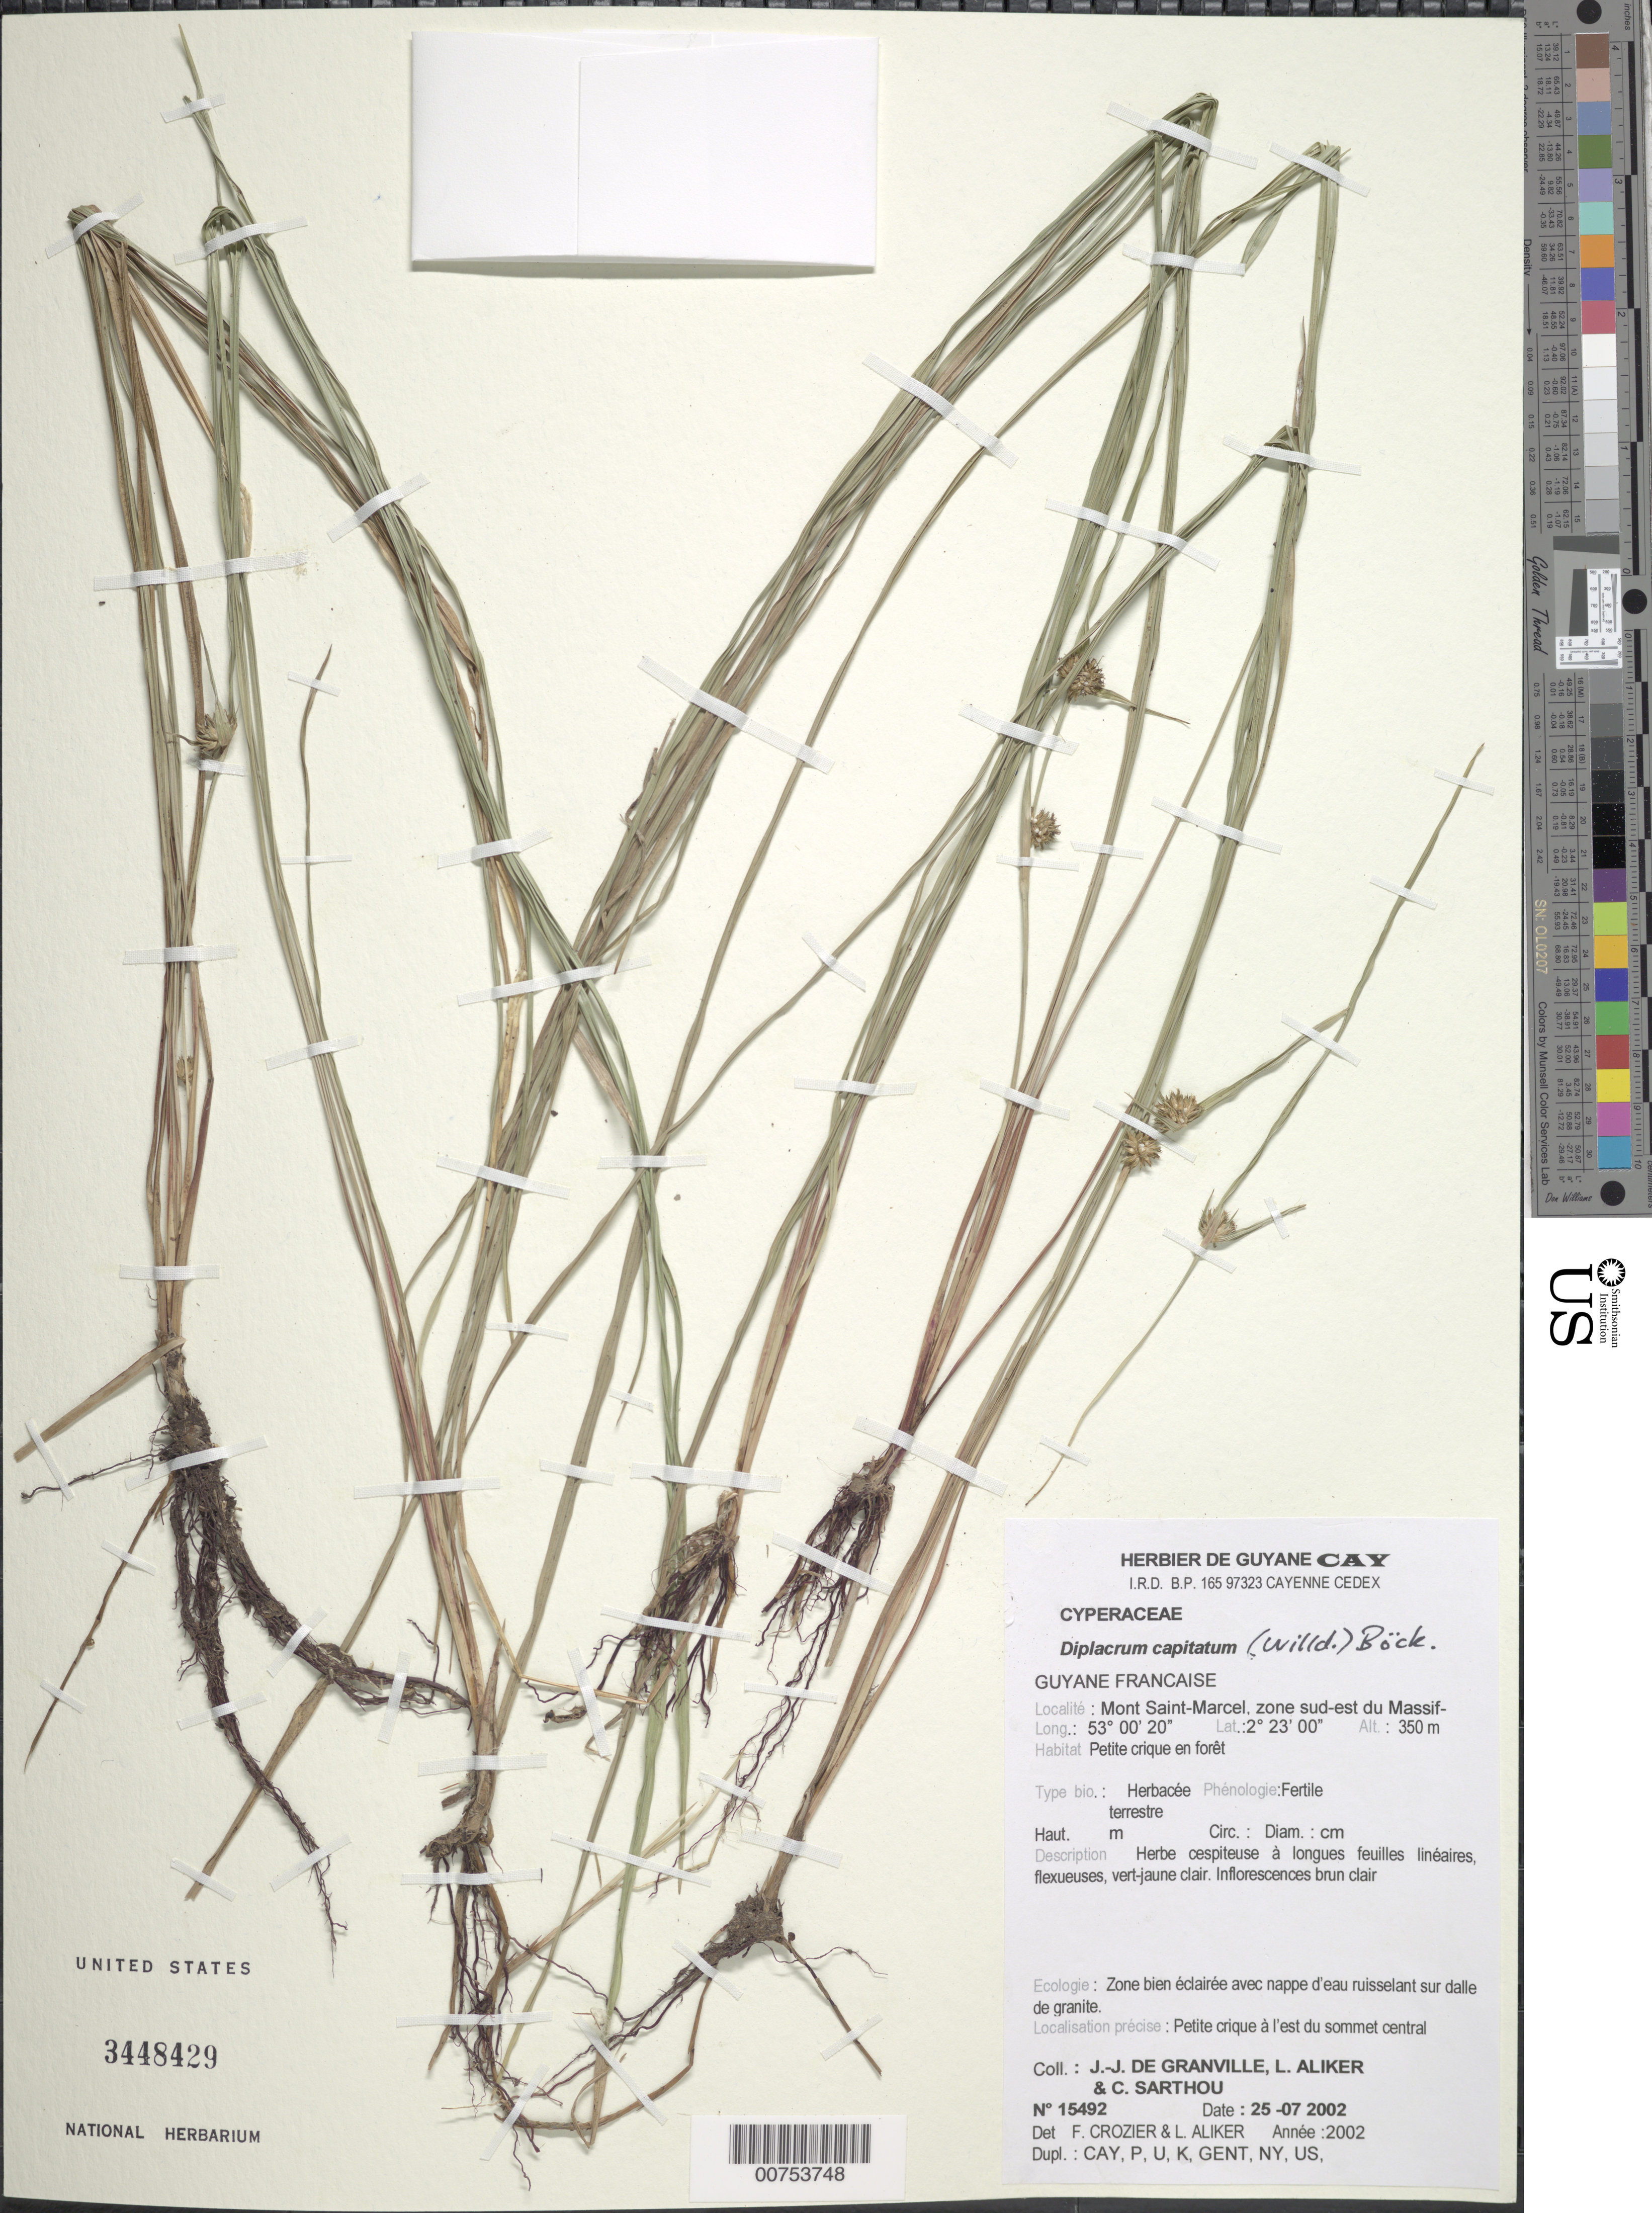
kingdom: Plantae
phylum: Tracheophyta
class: Liliopsida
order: Poales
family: Cyperaceae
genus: Diplacrum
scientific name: Diplacrum capitatum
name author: (Willd.) Boeckeler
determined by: Strong, M. T., (US), Smithsonian Institution - National Museum of Natural History (UNITED STATES)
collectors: J.-J. de Granville, L. Aliker & C. Sarthou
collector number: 15492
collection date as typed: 25-Jul-02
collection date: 2002-07-25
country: French Guiana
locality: Mont Saint-Marcel, zone Sud-Est du massif, Bassin de l'Yaloupi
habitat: Small stream in forest; open area with granite ledges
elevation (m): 350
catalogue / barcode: US 3448429